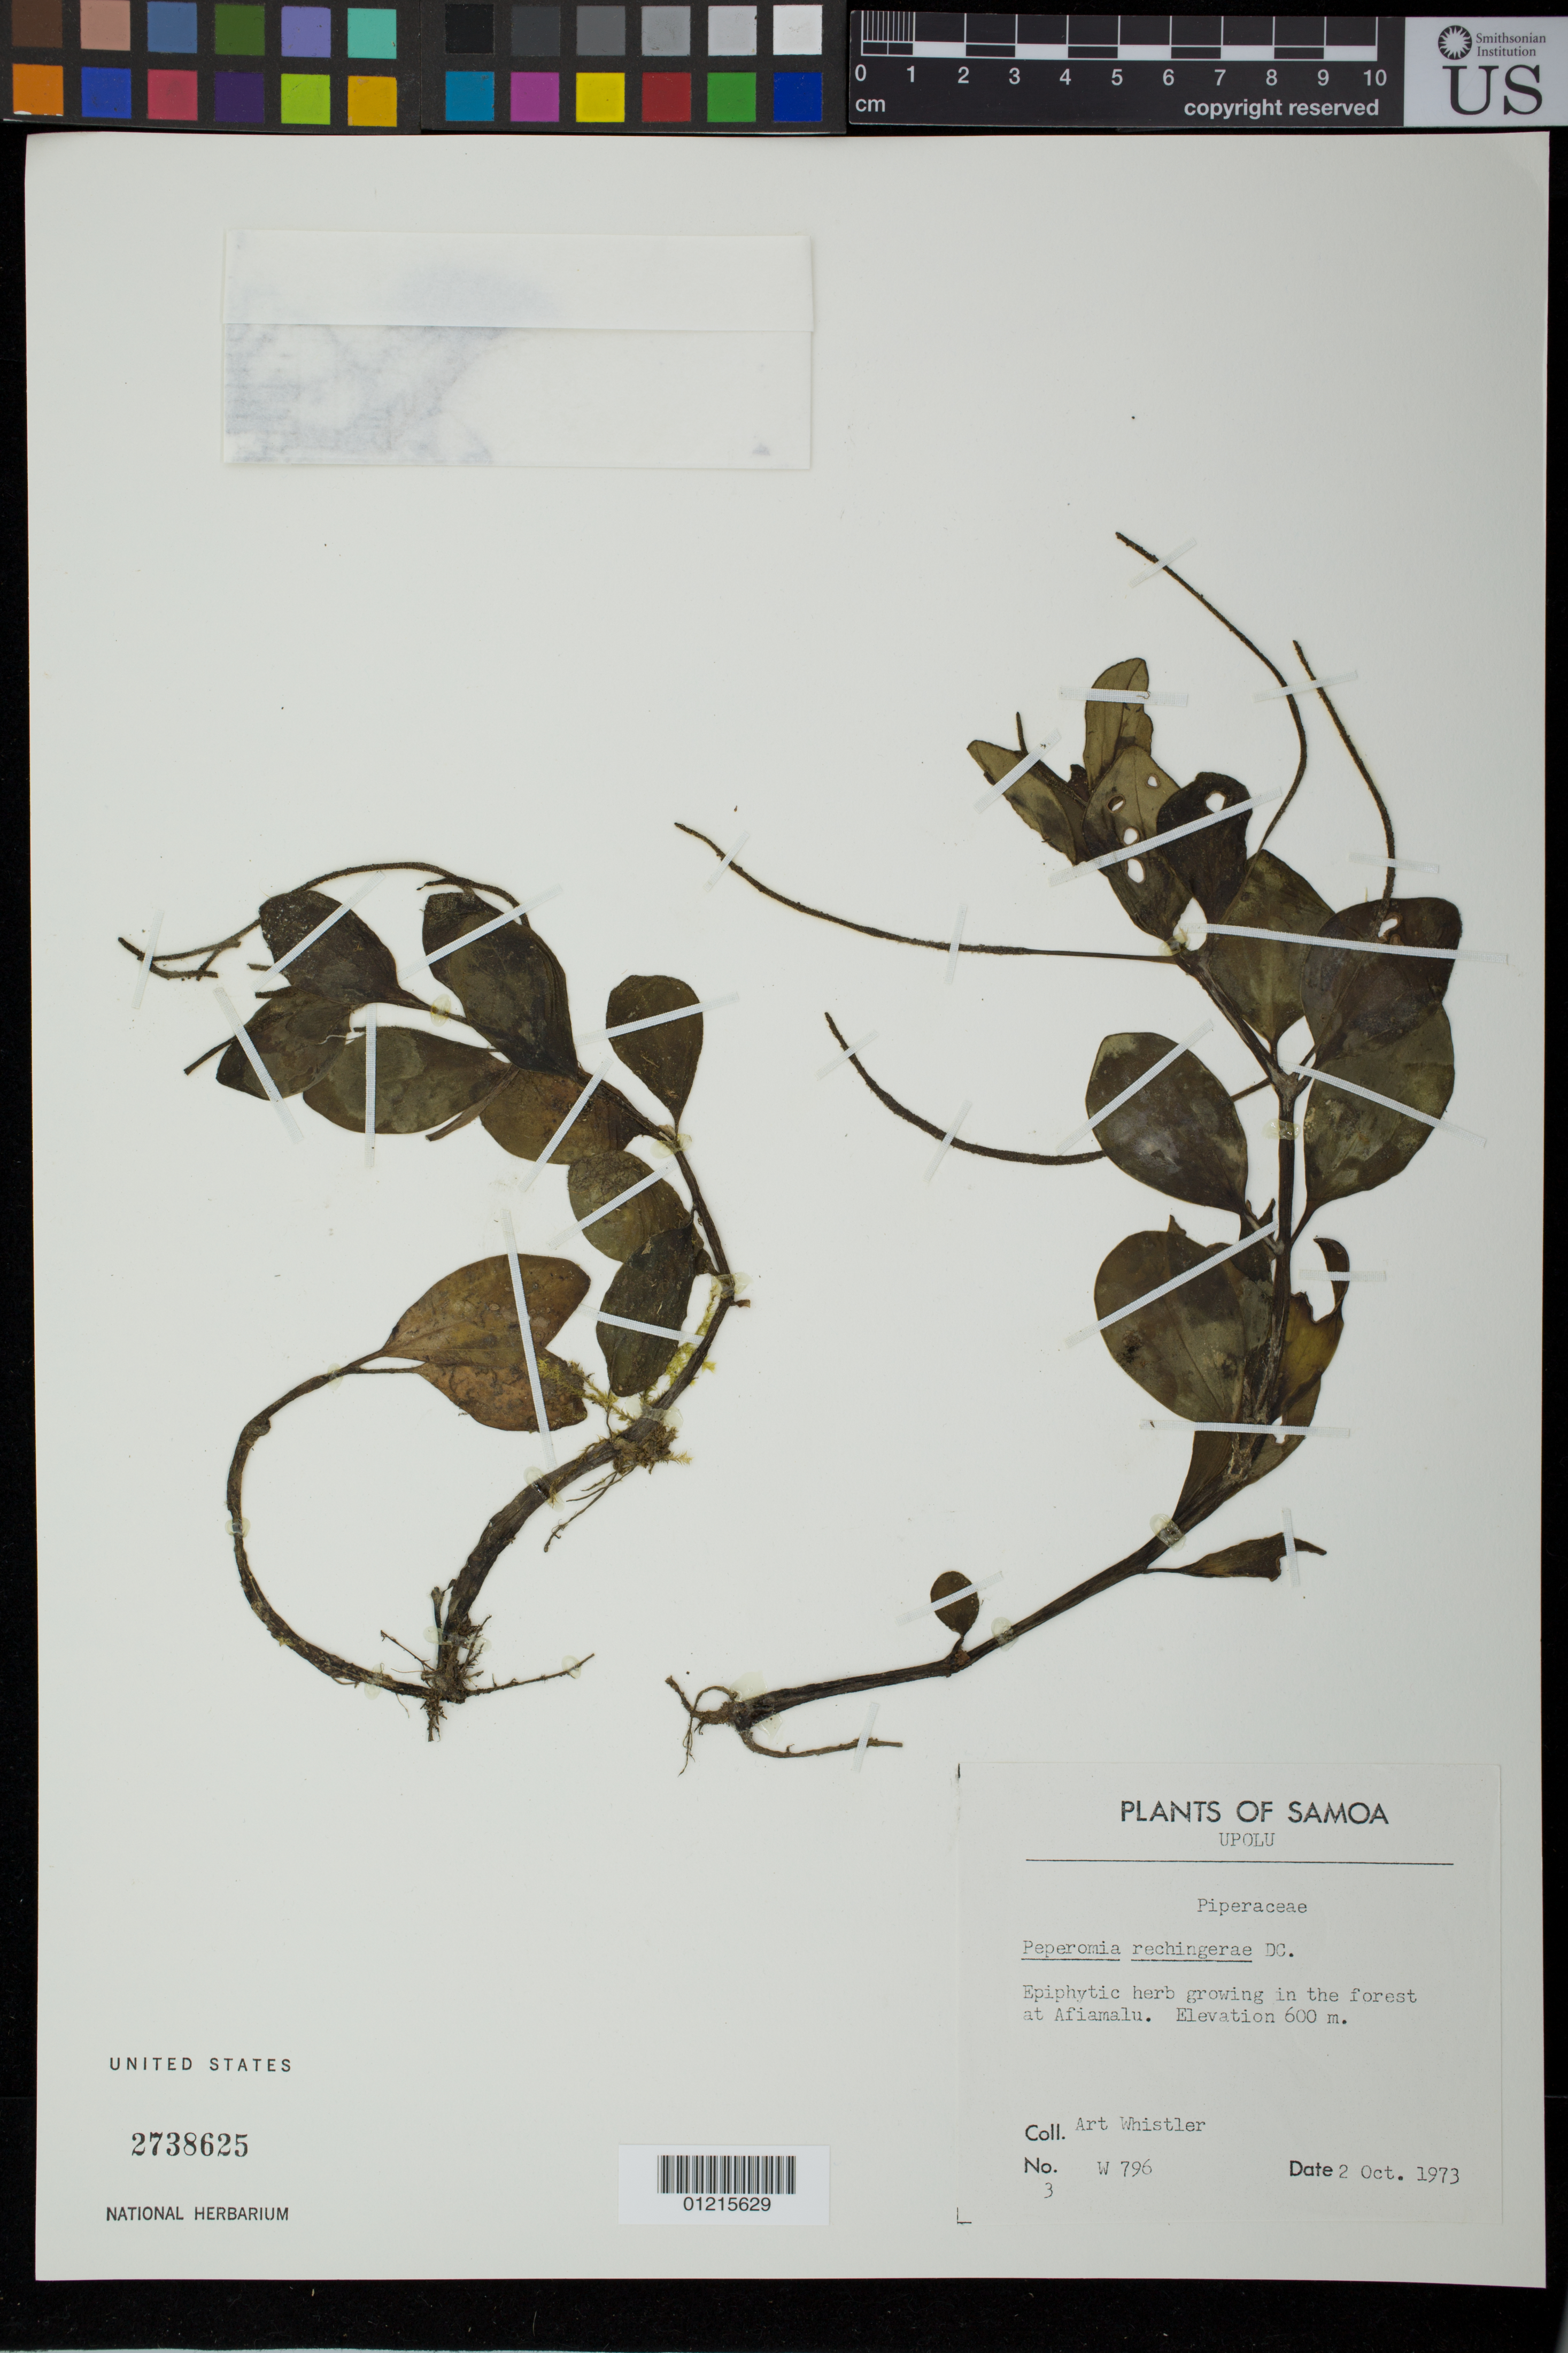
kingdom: Plantae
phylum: Tracheophyta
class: Magnoliopsida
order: Piperales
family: Piperaceae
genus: Peperomia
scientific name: Peperomia rechingerae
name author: Yunck.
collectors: J. Florence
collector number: W 796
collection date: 1973-10-02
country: Samoa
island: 'Upolu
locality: At afiamalu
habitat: in the forest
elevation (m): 600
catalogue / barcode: US 2738625